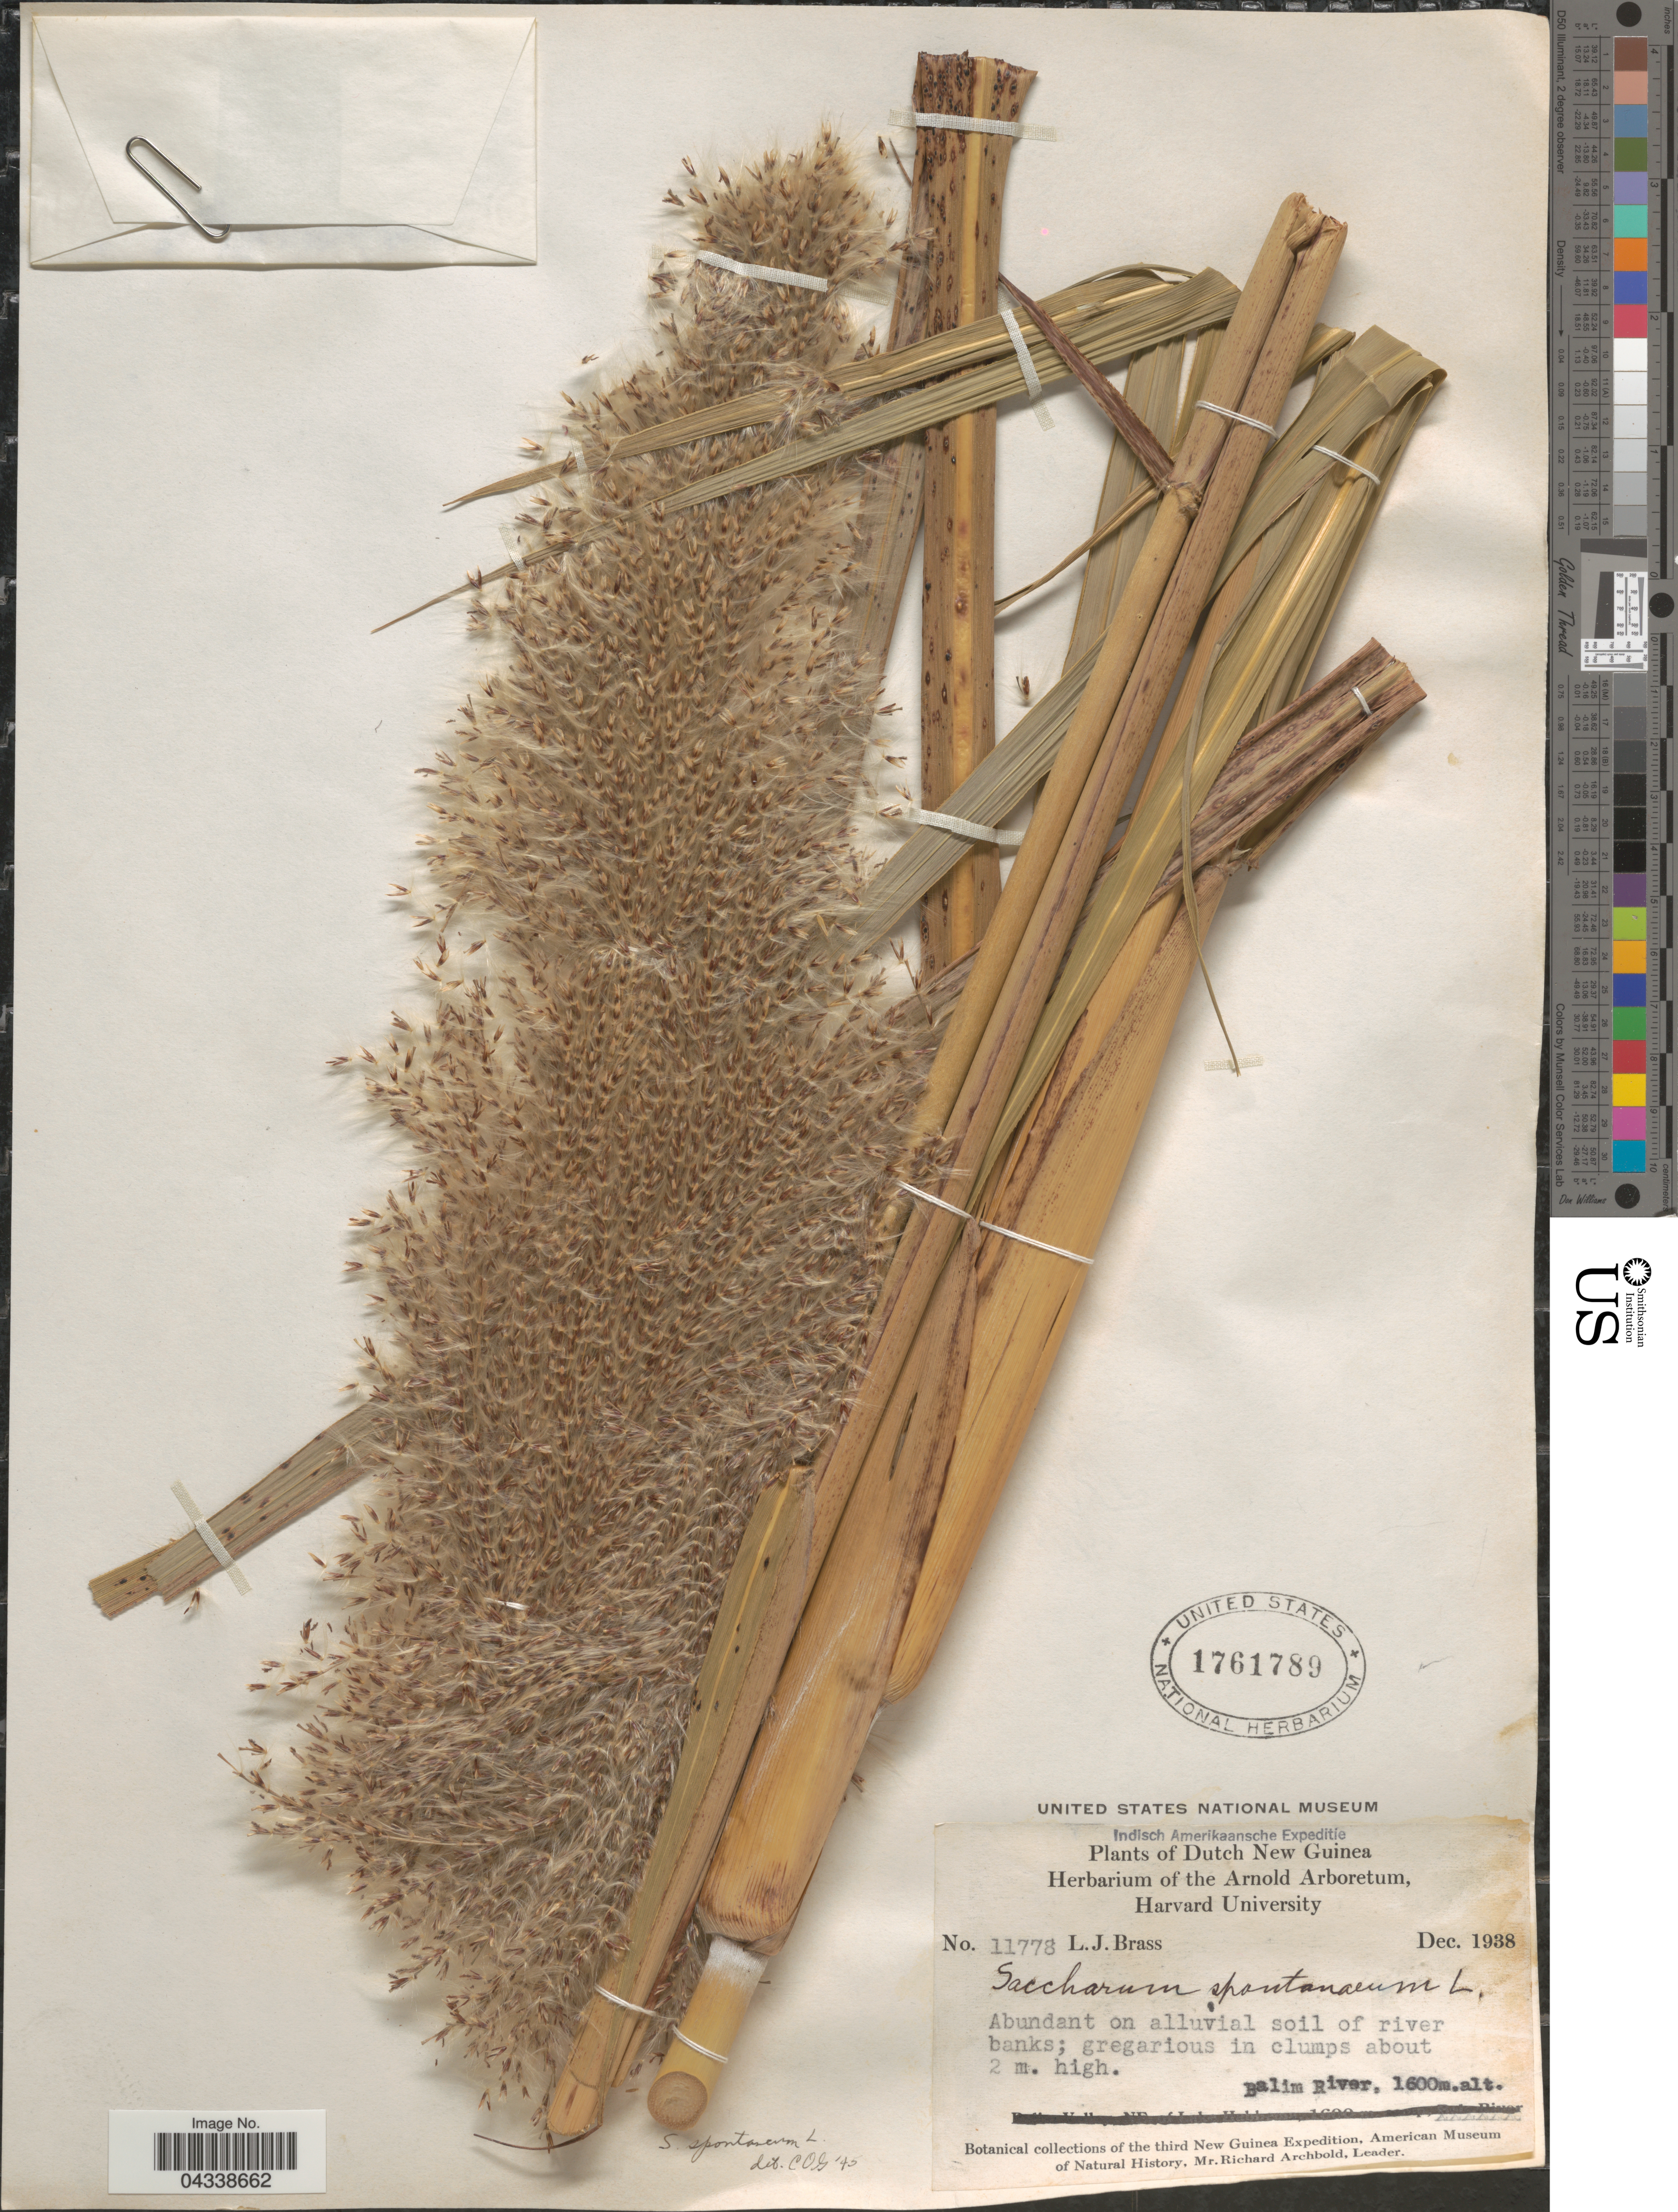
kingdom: Plantae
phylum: Tracheophyta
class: Liliopsida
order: Poales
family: Poaceae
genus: Saccharum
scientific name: Saccharum spontaneum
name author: L.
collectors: L. J. Brass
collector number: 11778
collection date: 1938-12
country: Indonesia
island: New Guinea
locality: Indisch Amerikaansche Expeditie. Dutch New Guinea. Balim River. The third New Guinea Expedition.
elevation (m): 1600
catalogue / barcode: US 1761789